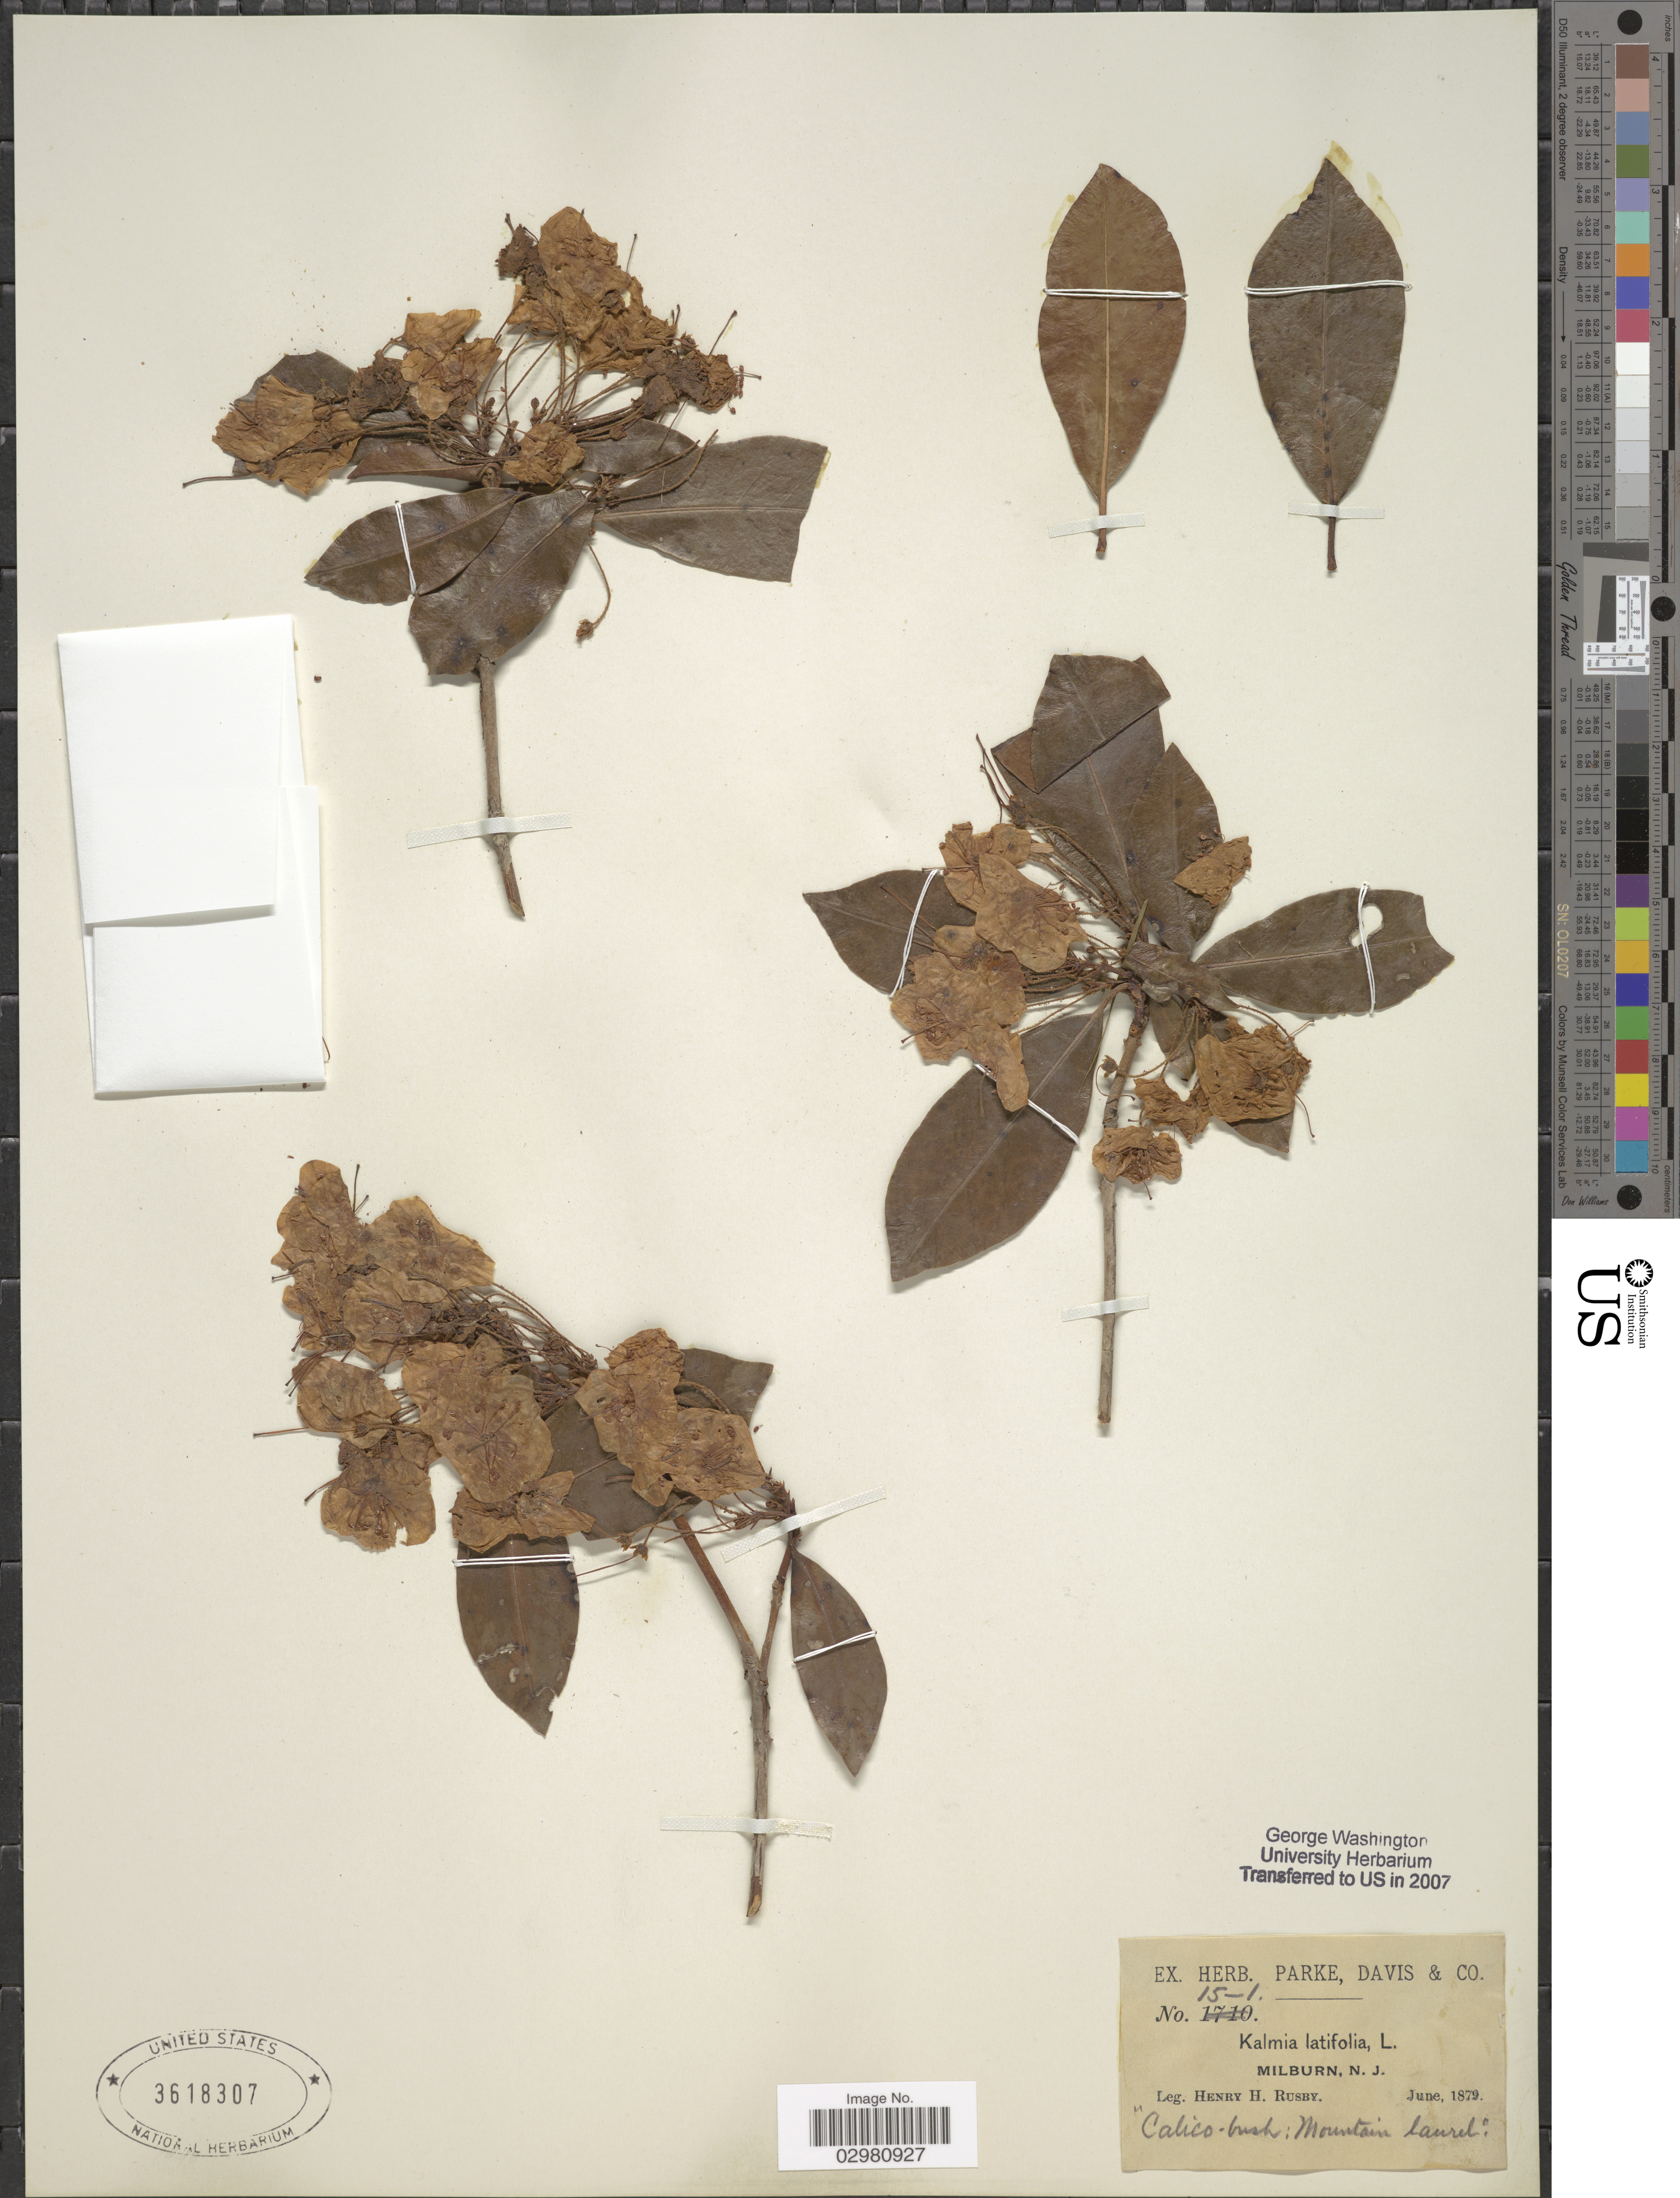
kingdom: Plantae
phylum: Tracheophyta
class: Magnoliopsida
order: Ericales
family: Ericaceae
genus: Kalmia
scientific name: Kalmia latifolia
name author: L.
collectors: H. H. Rusby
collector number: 15-1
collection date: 1879-06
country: United States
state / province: New Jersey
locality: Milburn, N. J.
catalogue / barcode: US 3618307